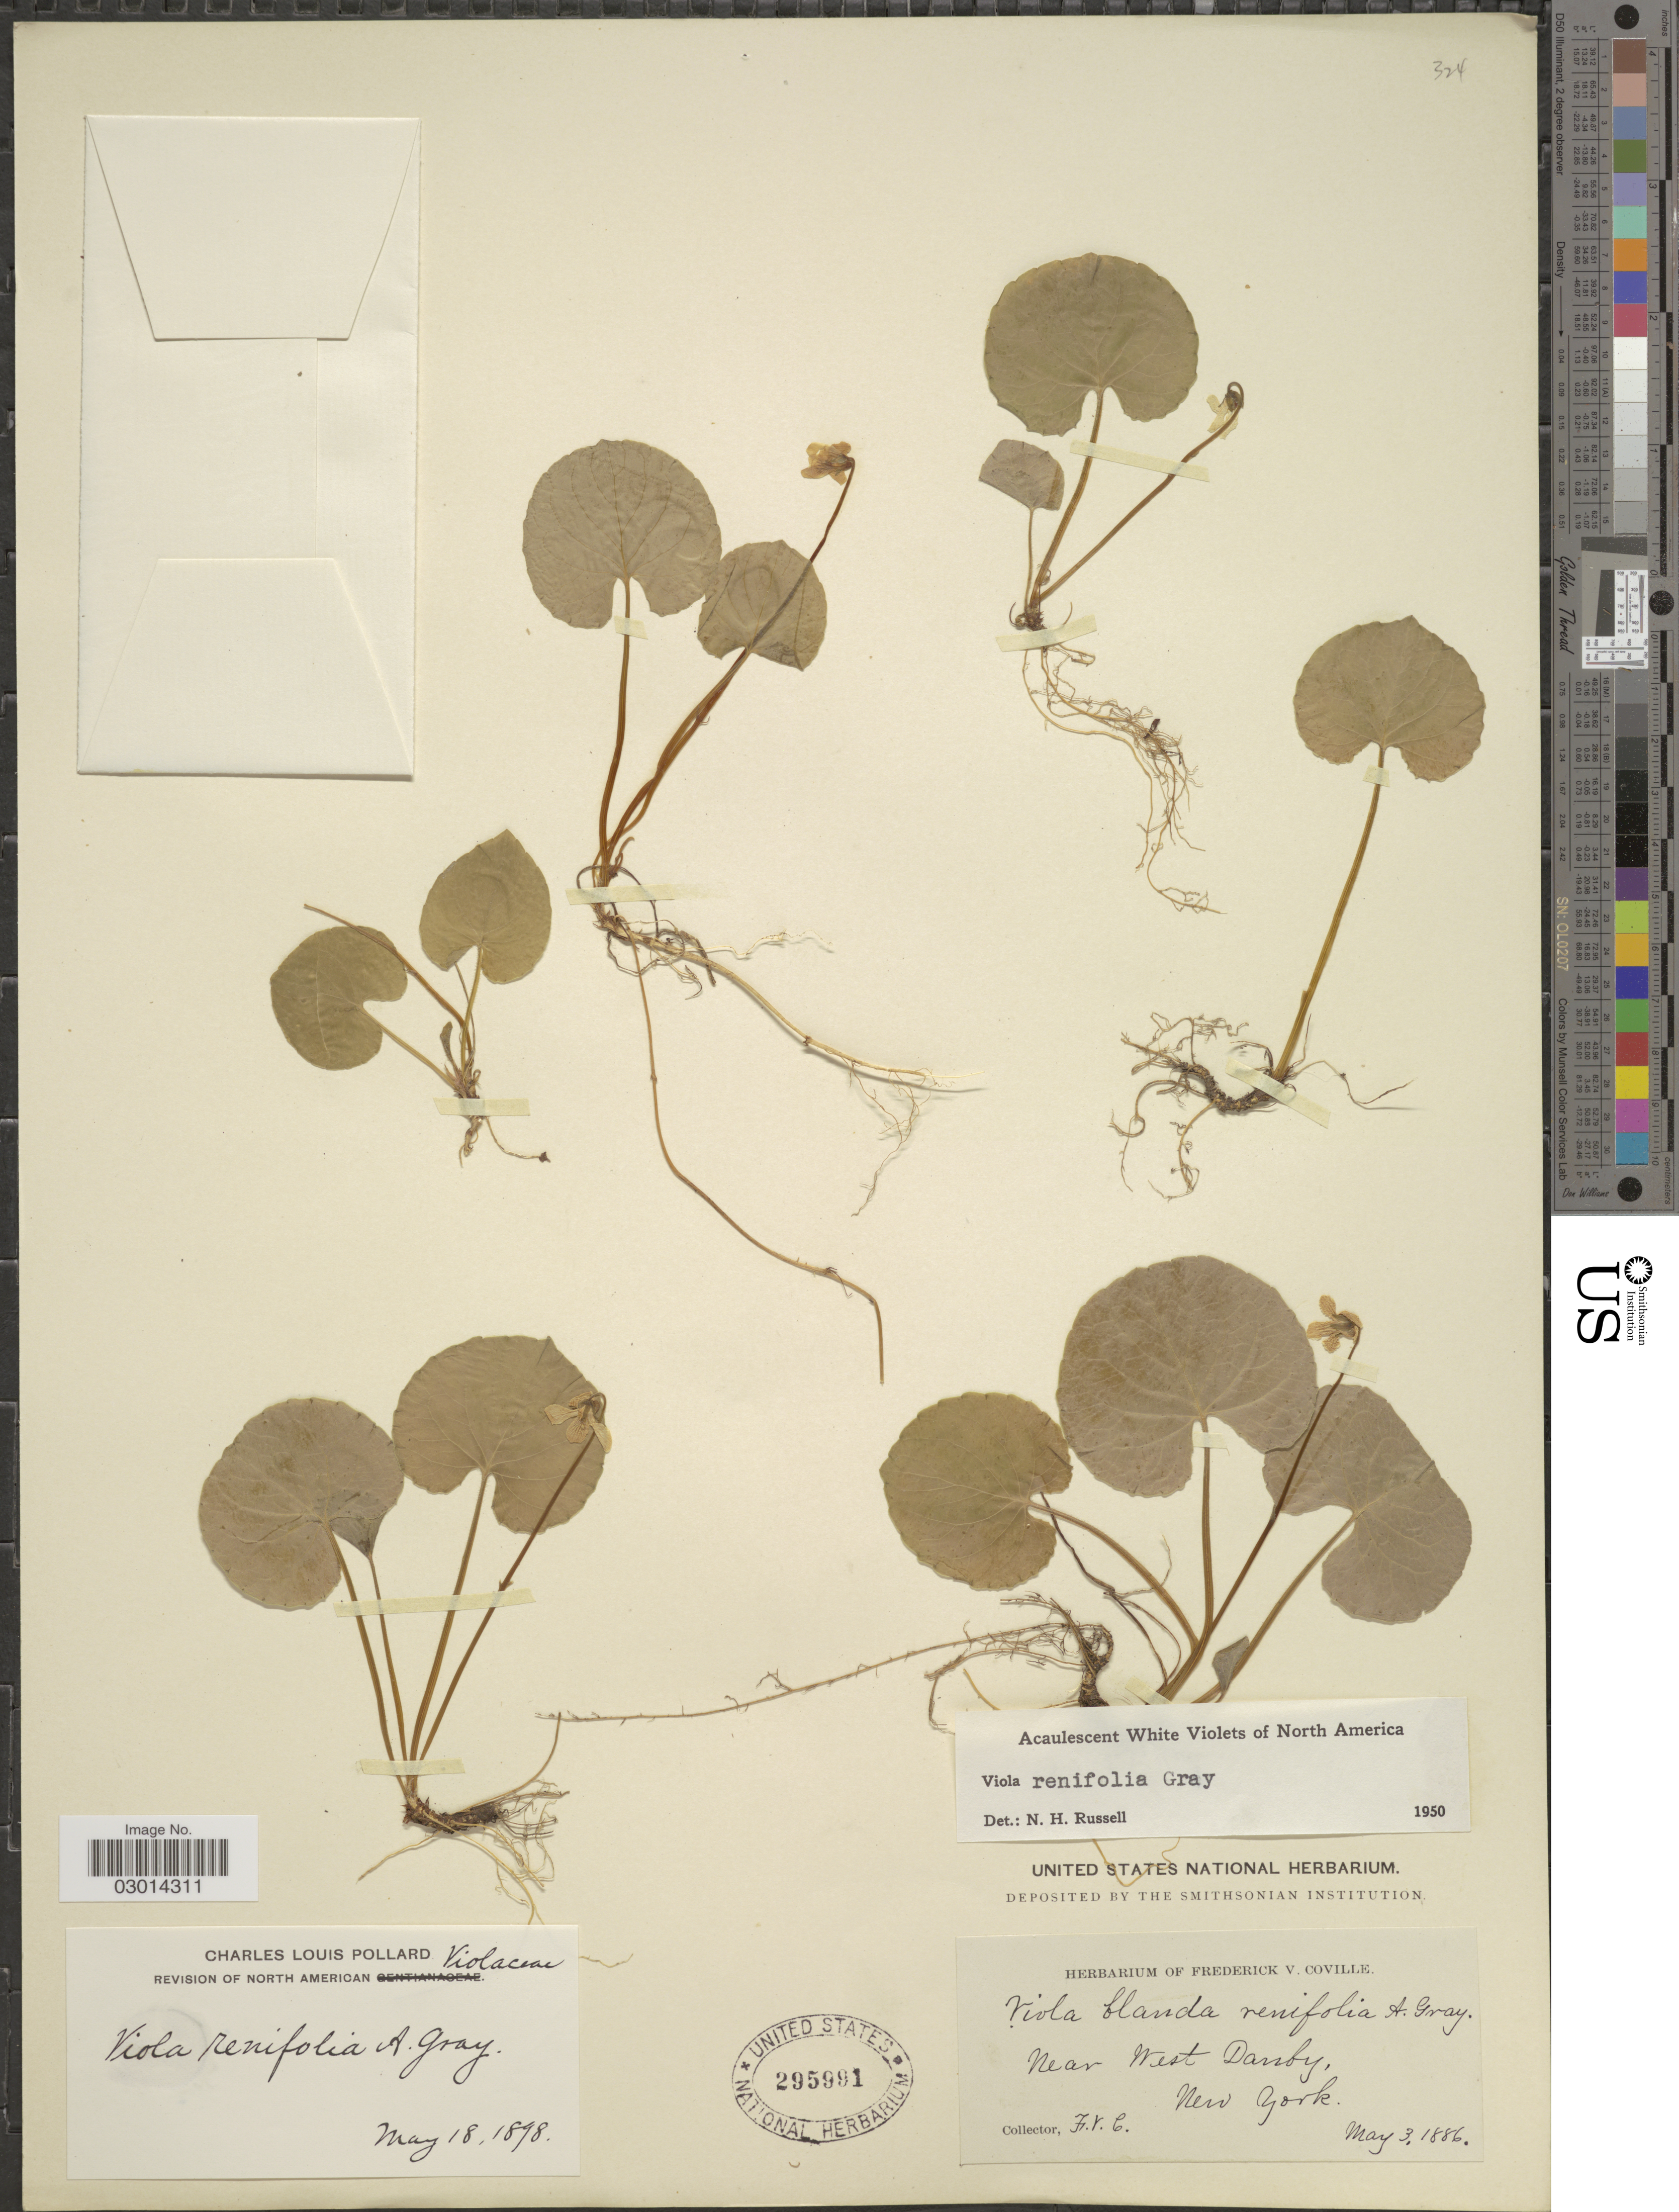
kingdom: Plantae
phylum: Tracheophyta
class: Magnoliopsida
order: Malpighiales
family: Violaceae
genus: Viola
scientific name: Viola renifolia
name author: A. Gray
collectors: F. V. Coville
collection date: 1886-05-03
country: United States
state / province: New York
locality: Near West Danby.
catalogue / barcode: US 295991